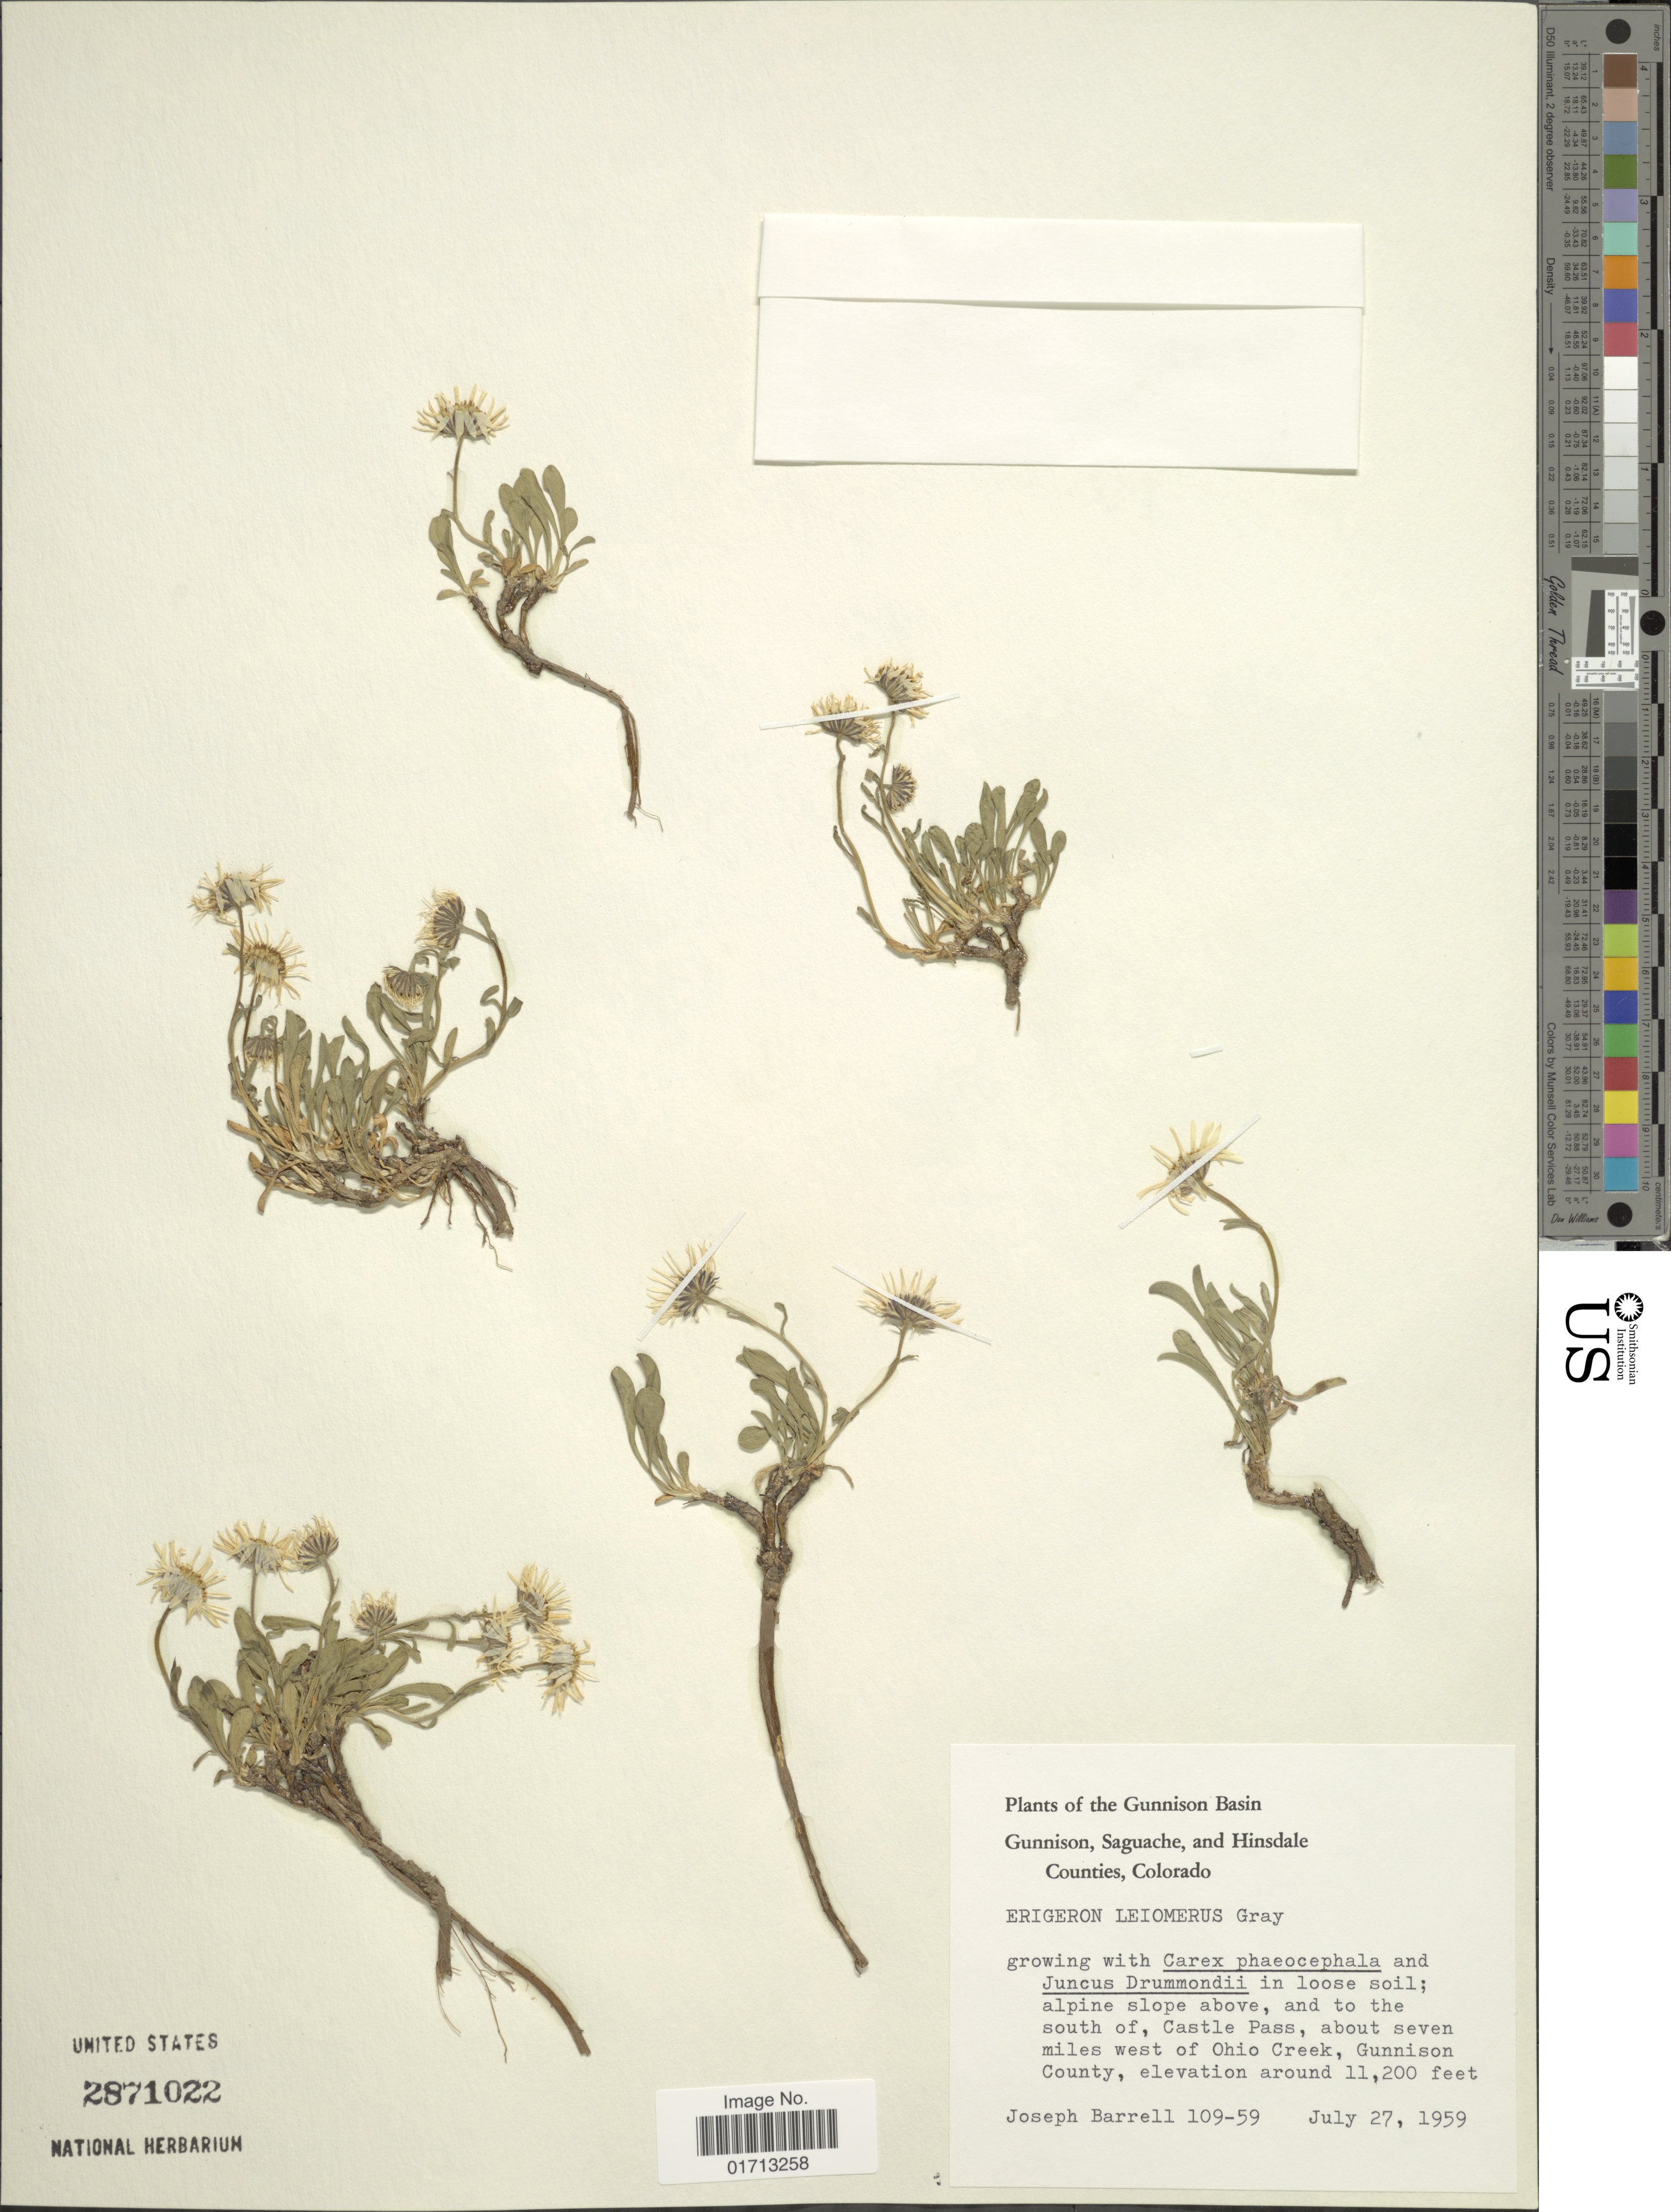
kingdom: Plantae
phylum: Tracheophyta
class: Magnoliopsida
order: Asterales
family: Asteraceae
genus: Erigeron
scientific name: Erigeron leiomerus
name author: A. Gray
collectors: J. Barrell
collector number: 109-59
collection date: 1959-07-27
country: United States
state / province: Colorado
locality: Gunnison Basin. south of, Castle Pass, about seven miles west of Ohio Creek, Gunnison County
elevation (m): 3414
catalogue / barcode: US 2871022